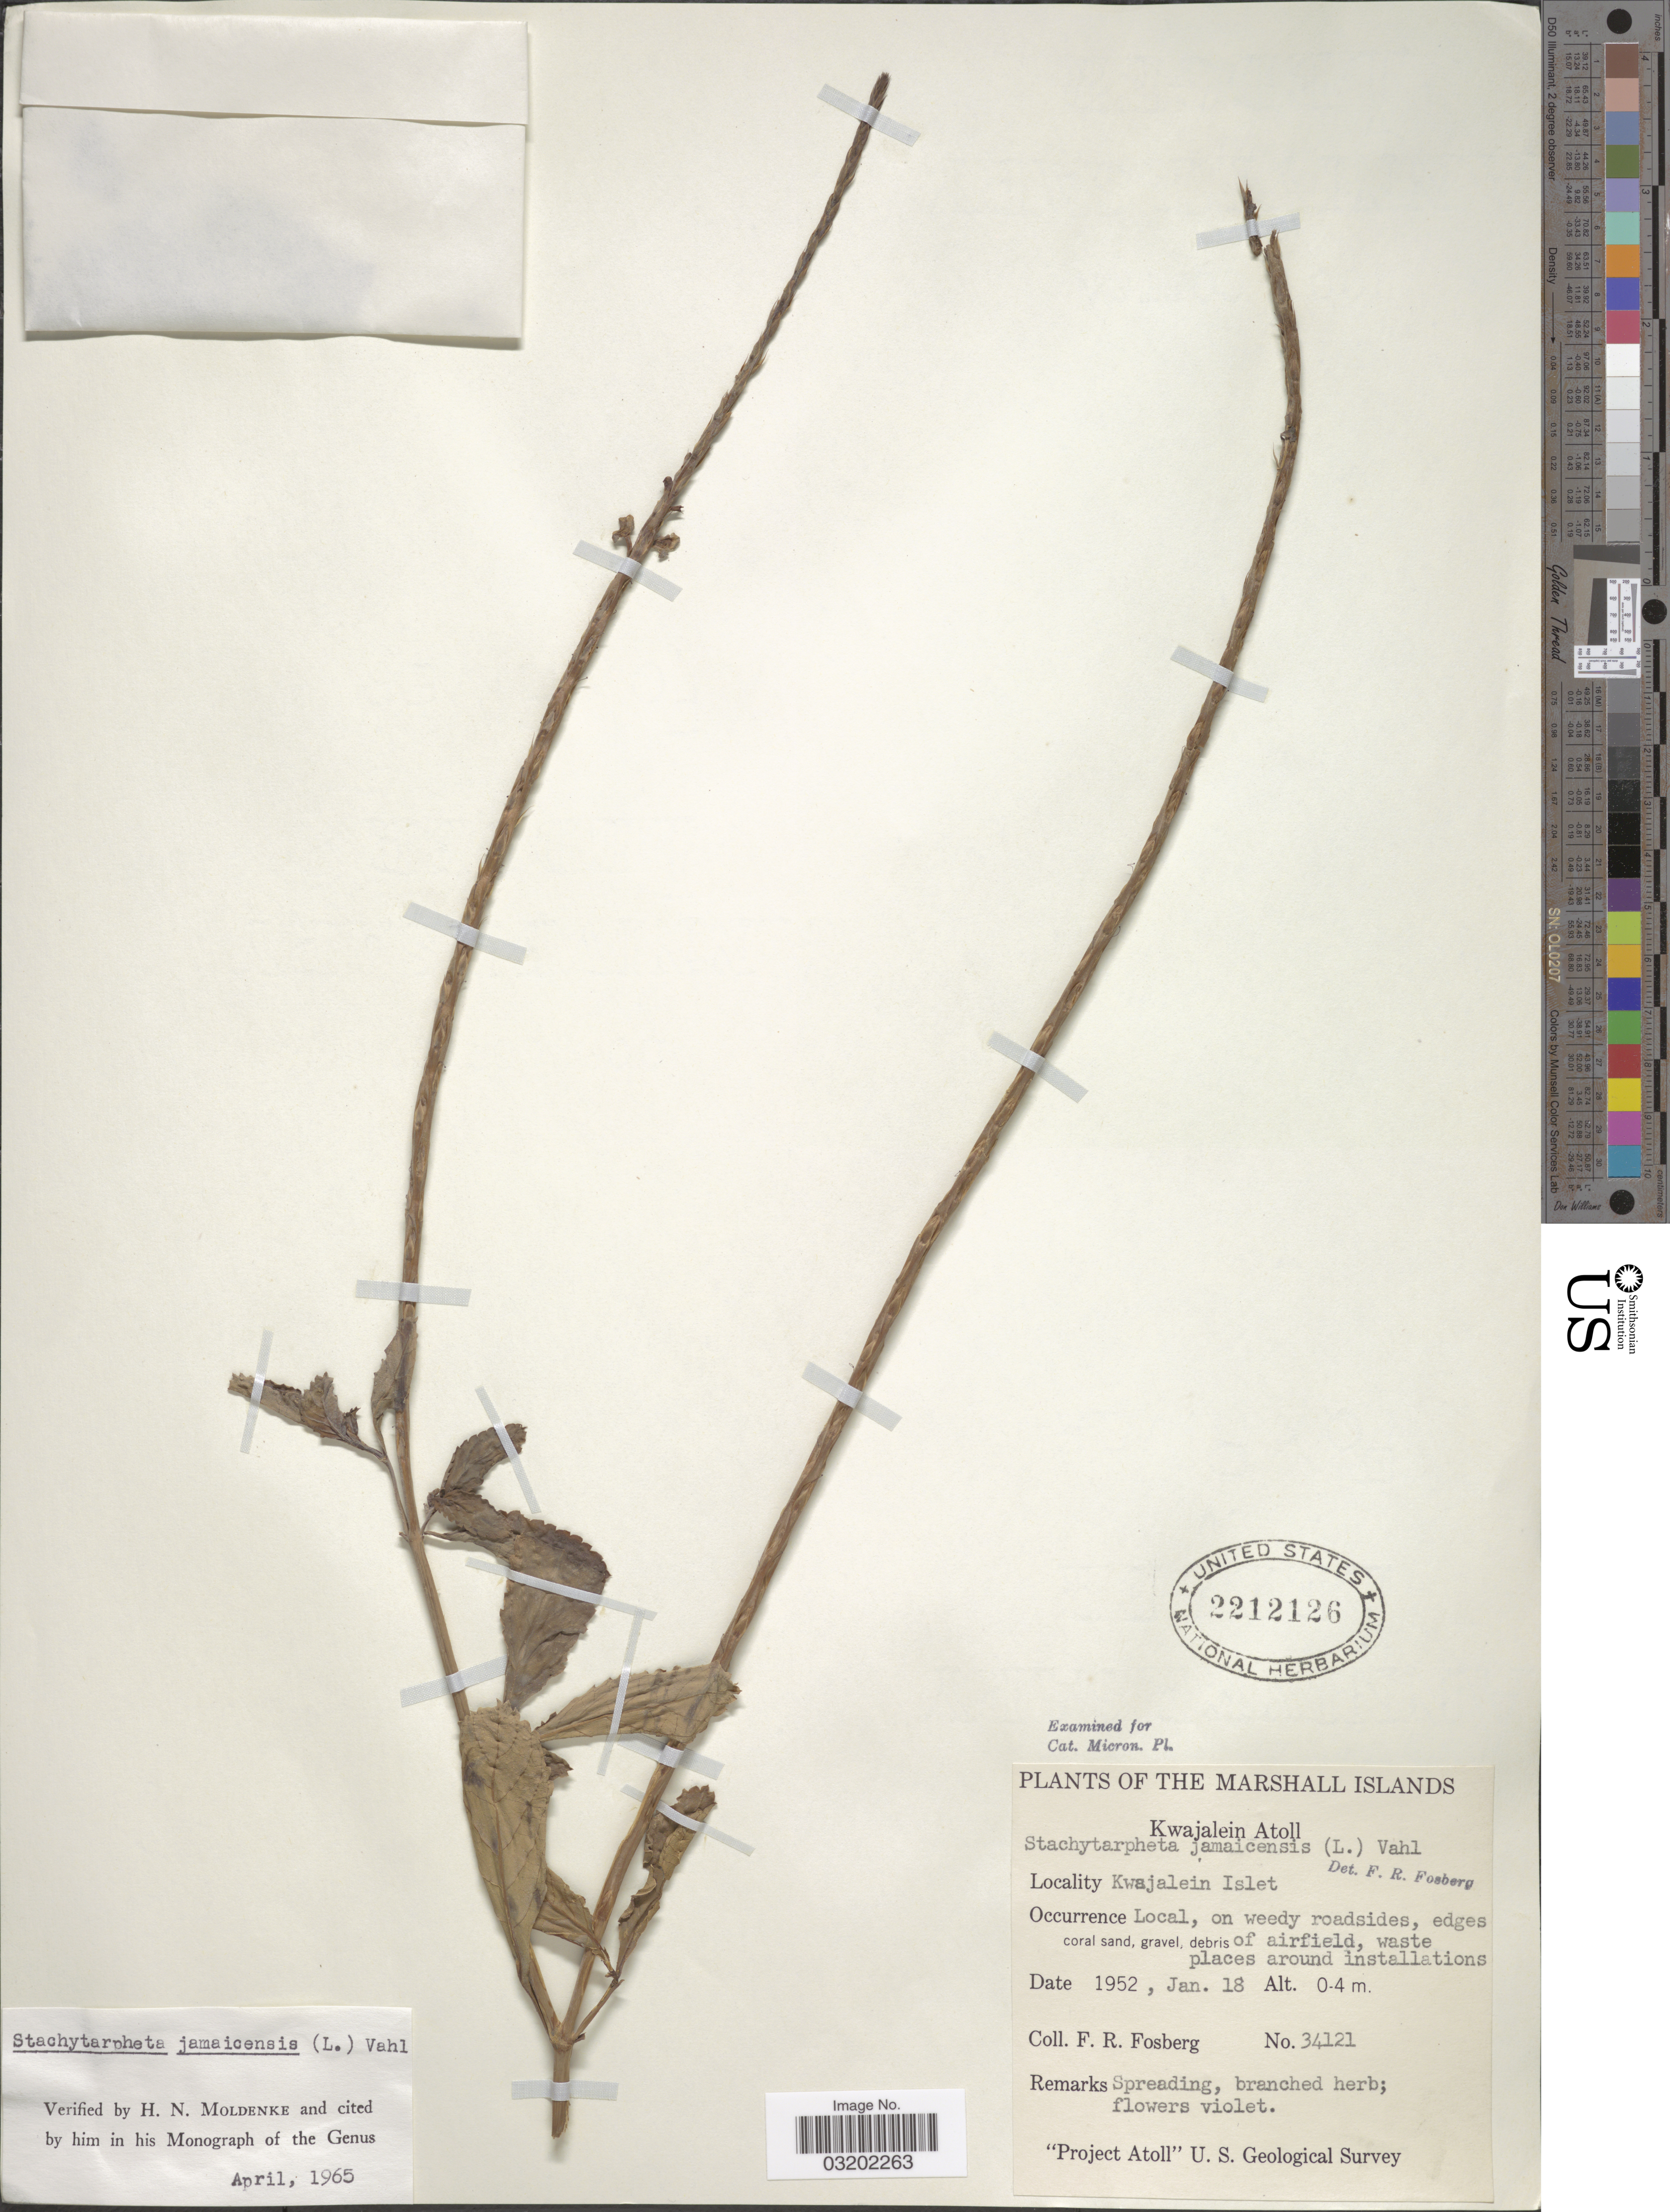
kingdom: Plantae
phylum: Tracheophyta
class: Magnoliopsida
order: Lamiales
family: Verbenaceae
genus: Stachytarpheta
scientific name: Stachytarpheta jamaicensis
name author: (L.) Vahl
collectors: F. R. Fosberg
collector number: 34121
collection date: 1952-01-18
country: Marshall Islands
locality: Kwajalein Atoll. Kwajalein Islet.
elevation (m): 0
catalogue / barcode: US 2212126